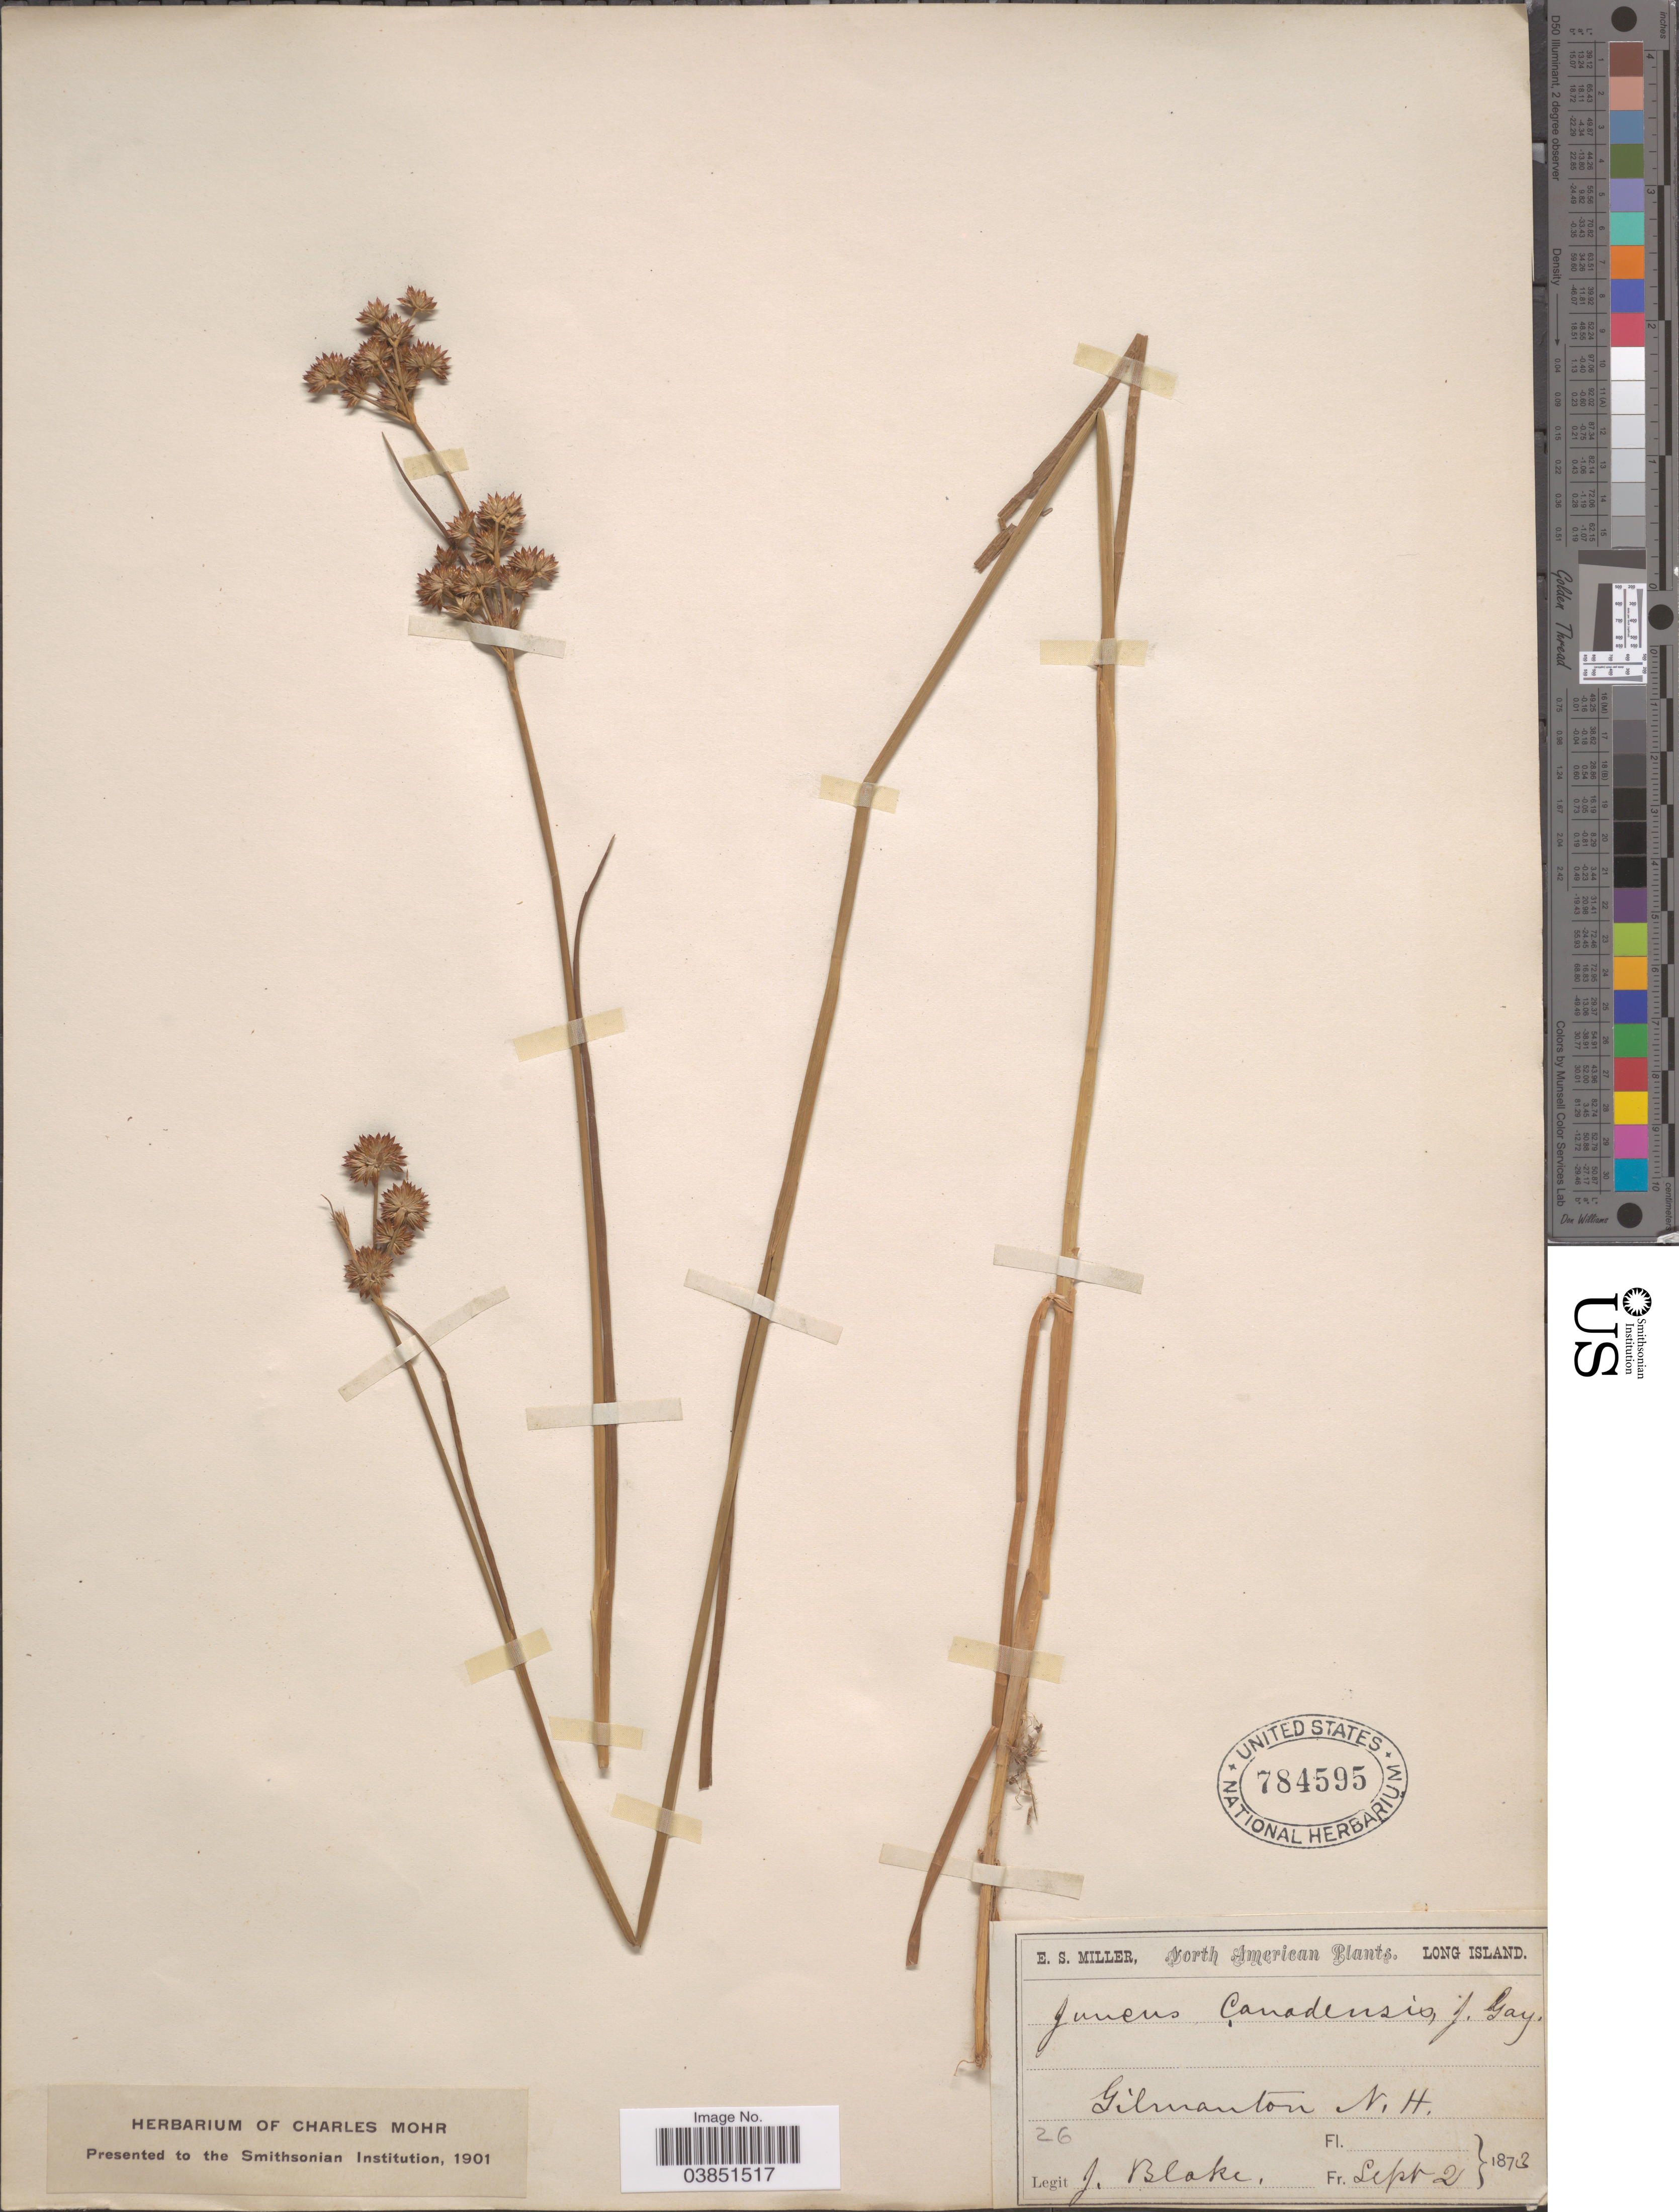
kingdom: Plantae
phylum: Tracheophyta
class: Liliopsida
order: Poales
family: Juncaceae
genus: Juncus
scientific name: Juncus canadensis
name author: J. Gay ex Laharpe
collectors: J. Blake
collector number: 26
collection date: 1873-09-02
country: United States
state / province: New Hampshire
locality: Gilmanton.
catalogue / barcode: US 784595